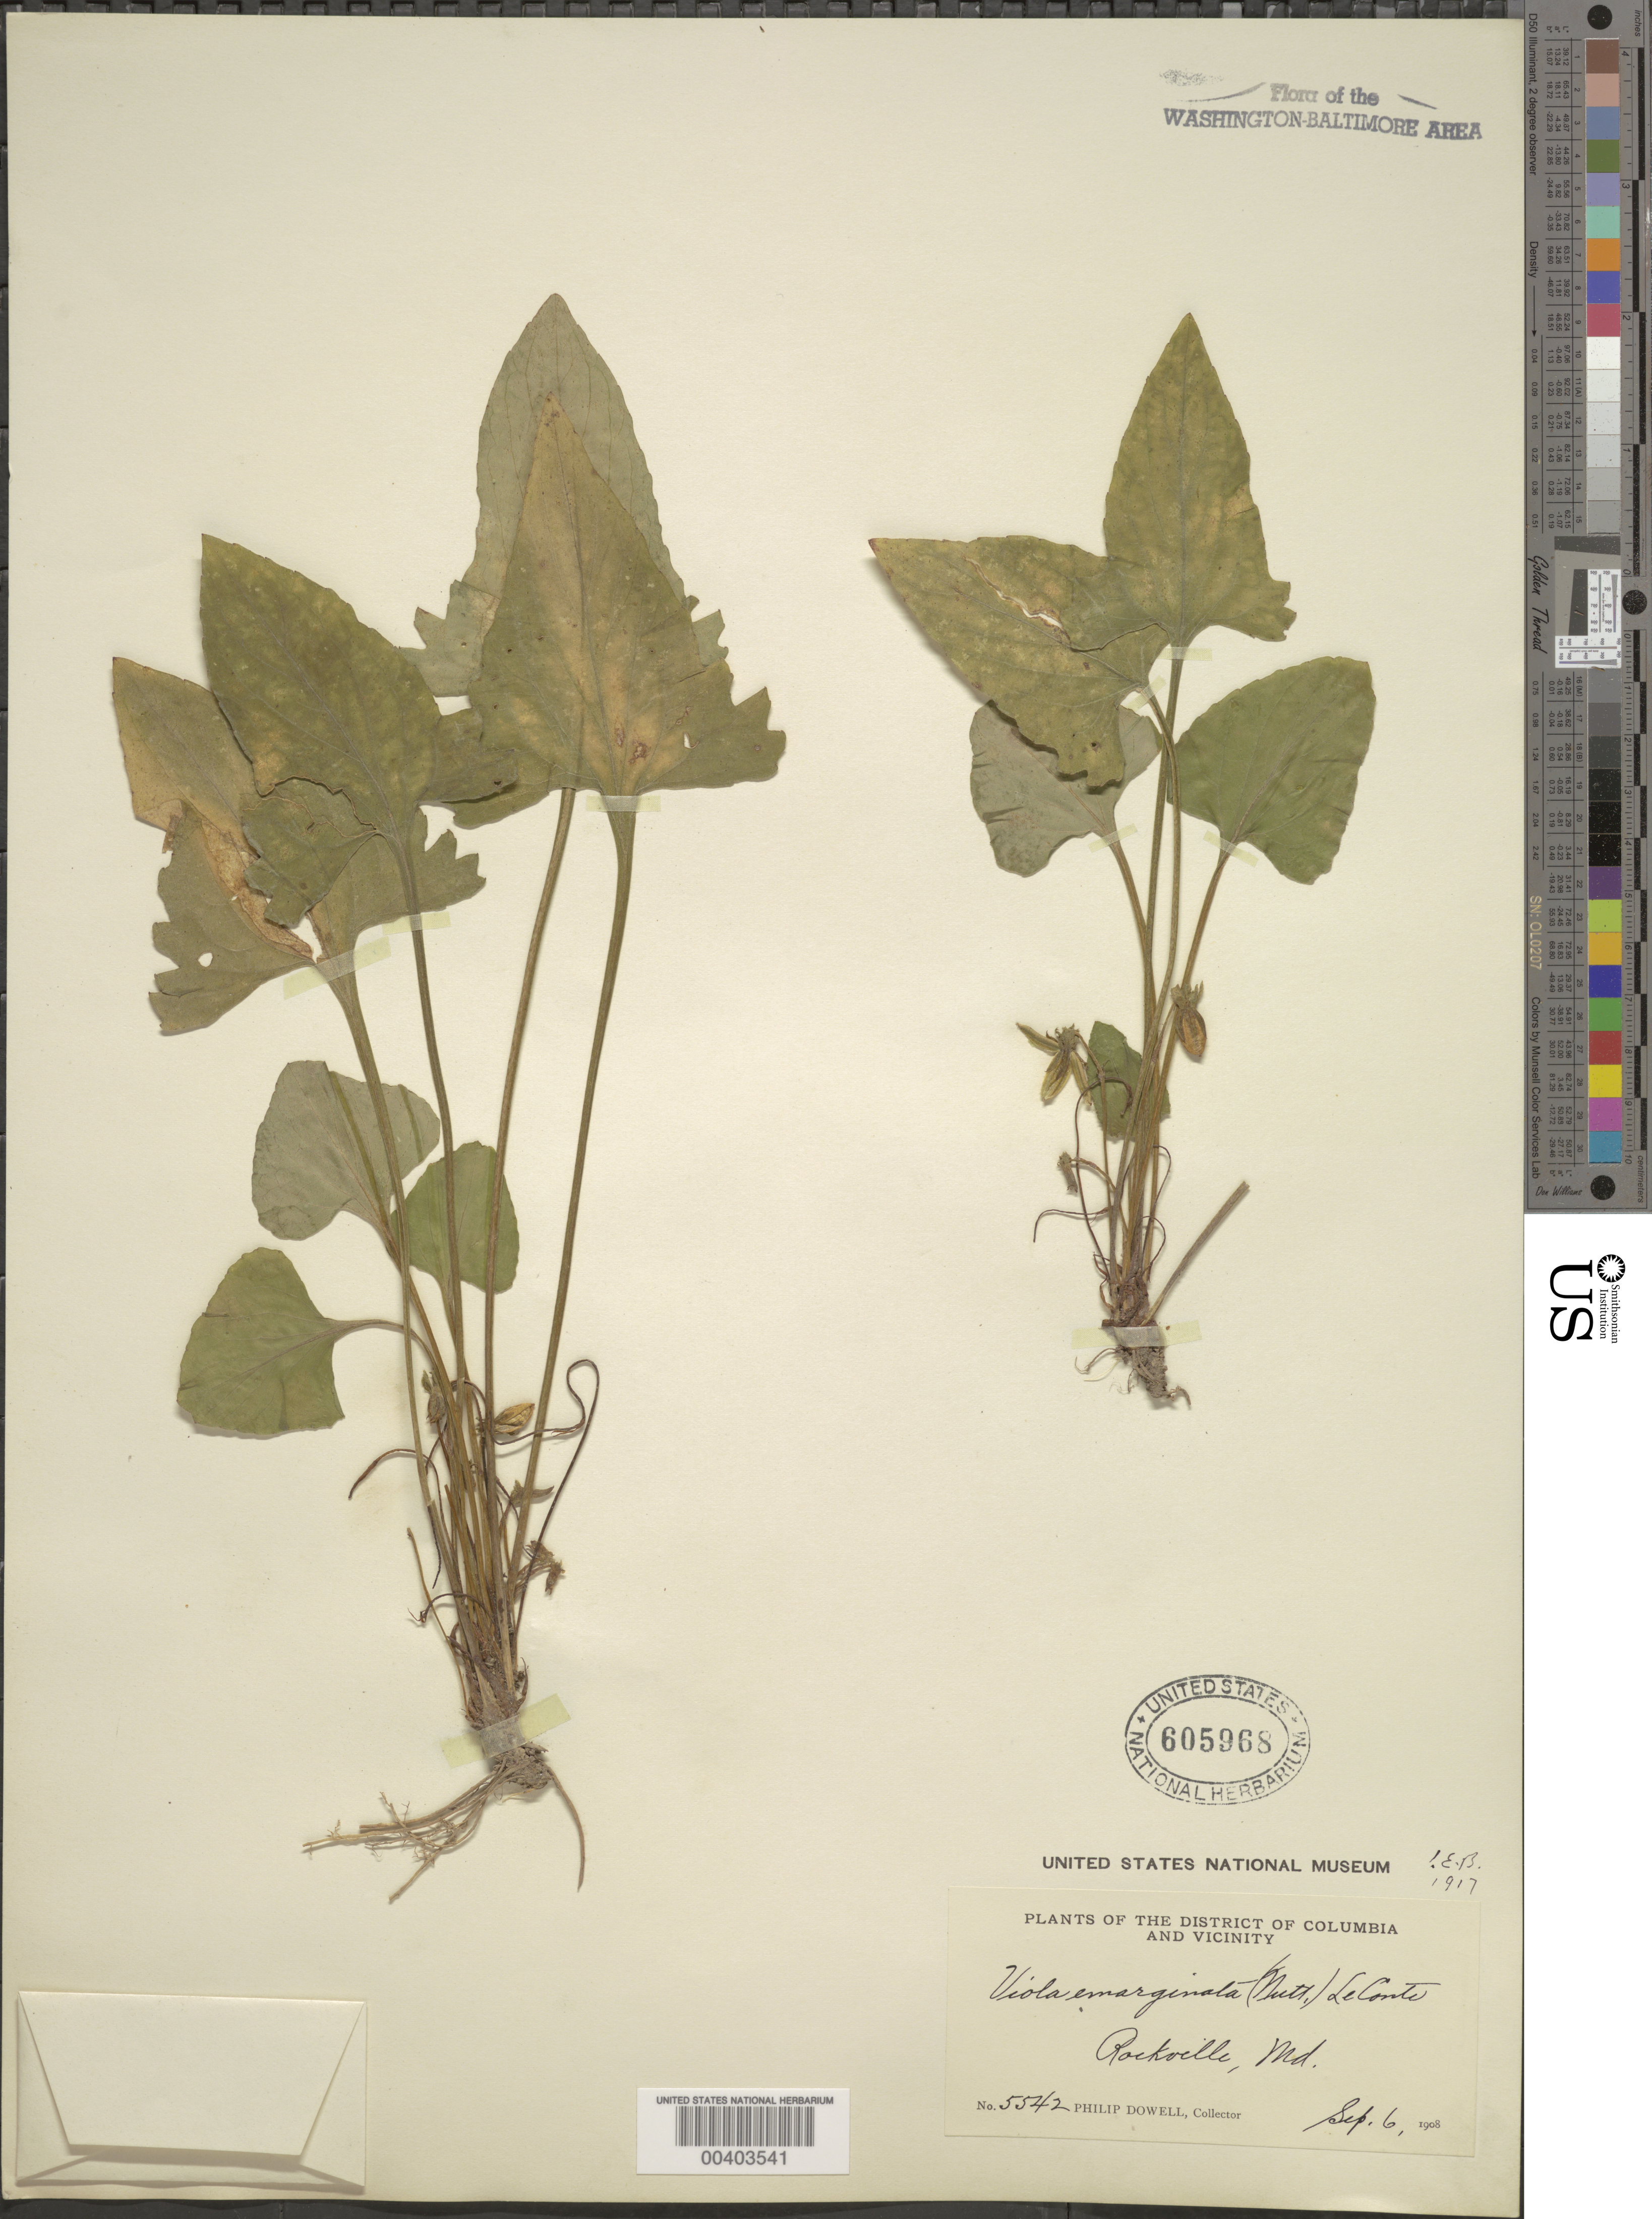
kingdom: Plantae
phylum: Tracheophyta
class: Magnoliopsida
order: Malpighiales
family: Violaceae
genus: Viola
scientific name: Viola sagittata var. sagittata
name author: Aiton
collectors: P. Dowell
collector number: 5542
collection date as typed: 06 Sep 1908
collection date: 1908-09-06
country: United States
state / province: Maryland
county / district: Montgomery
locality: Rockville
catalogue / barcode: US 605968